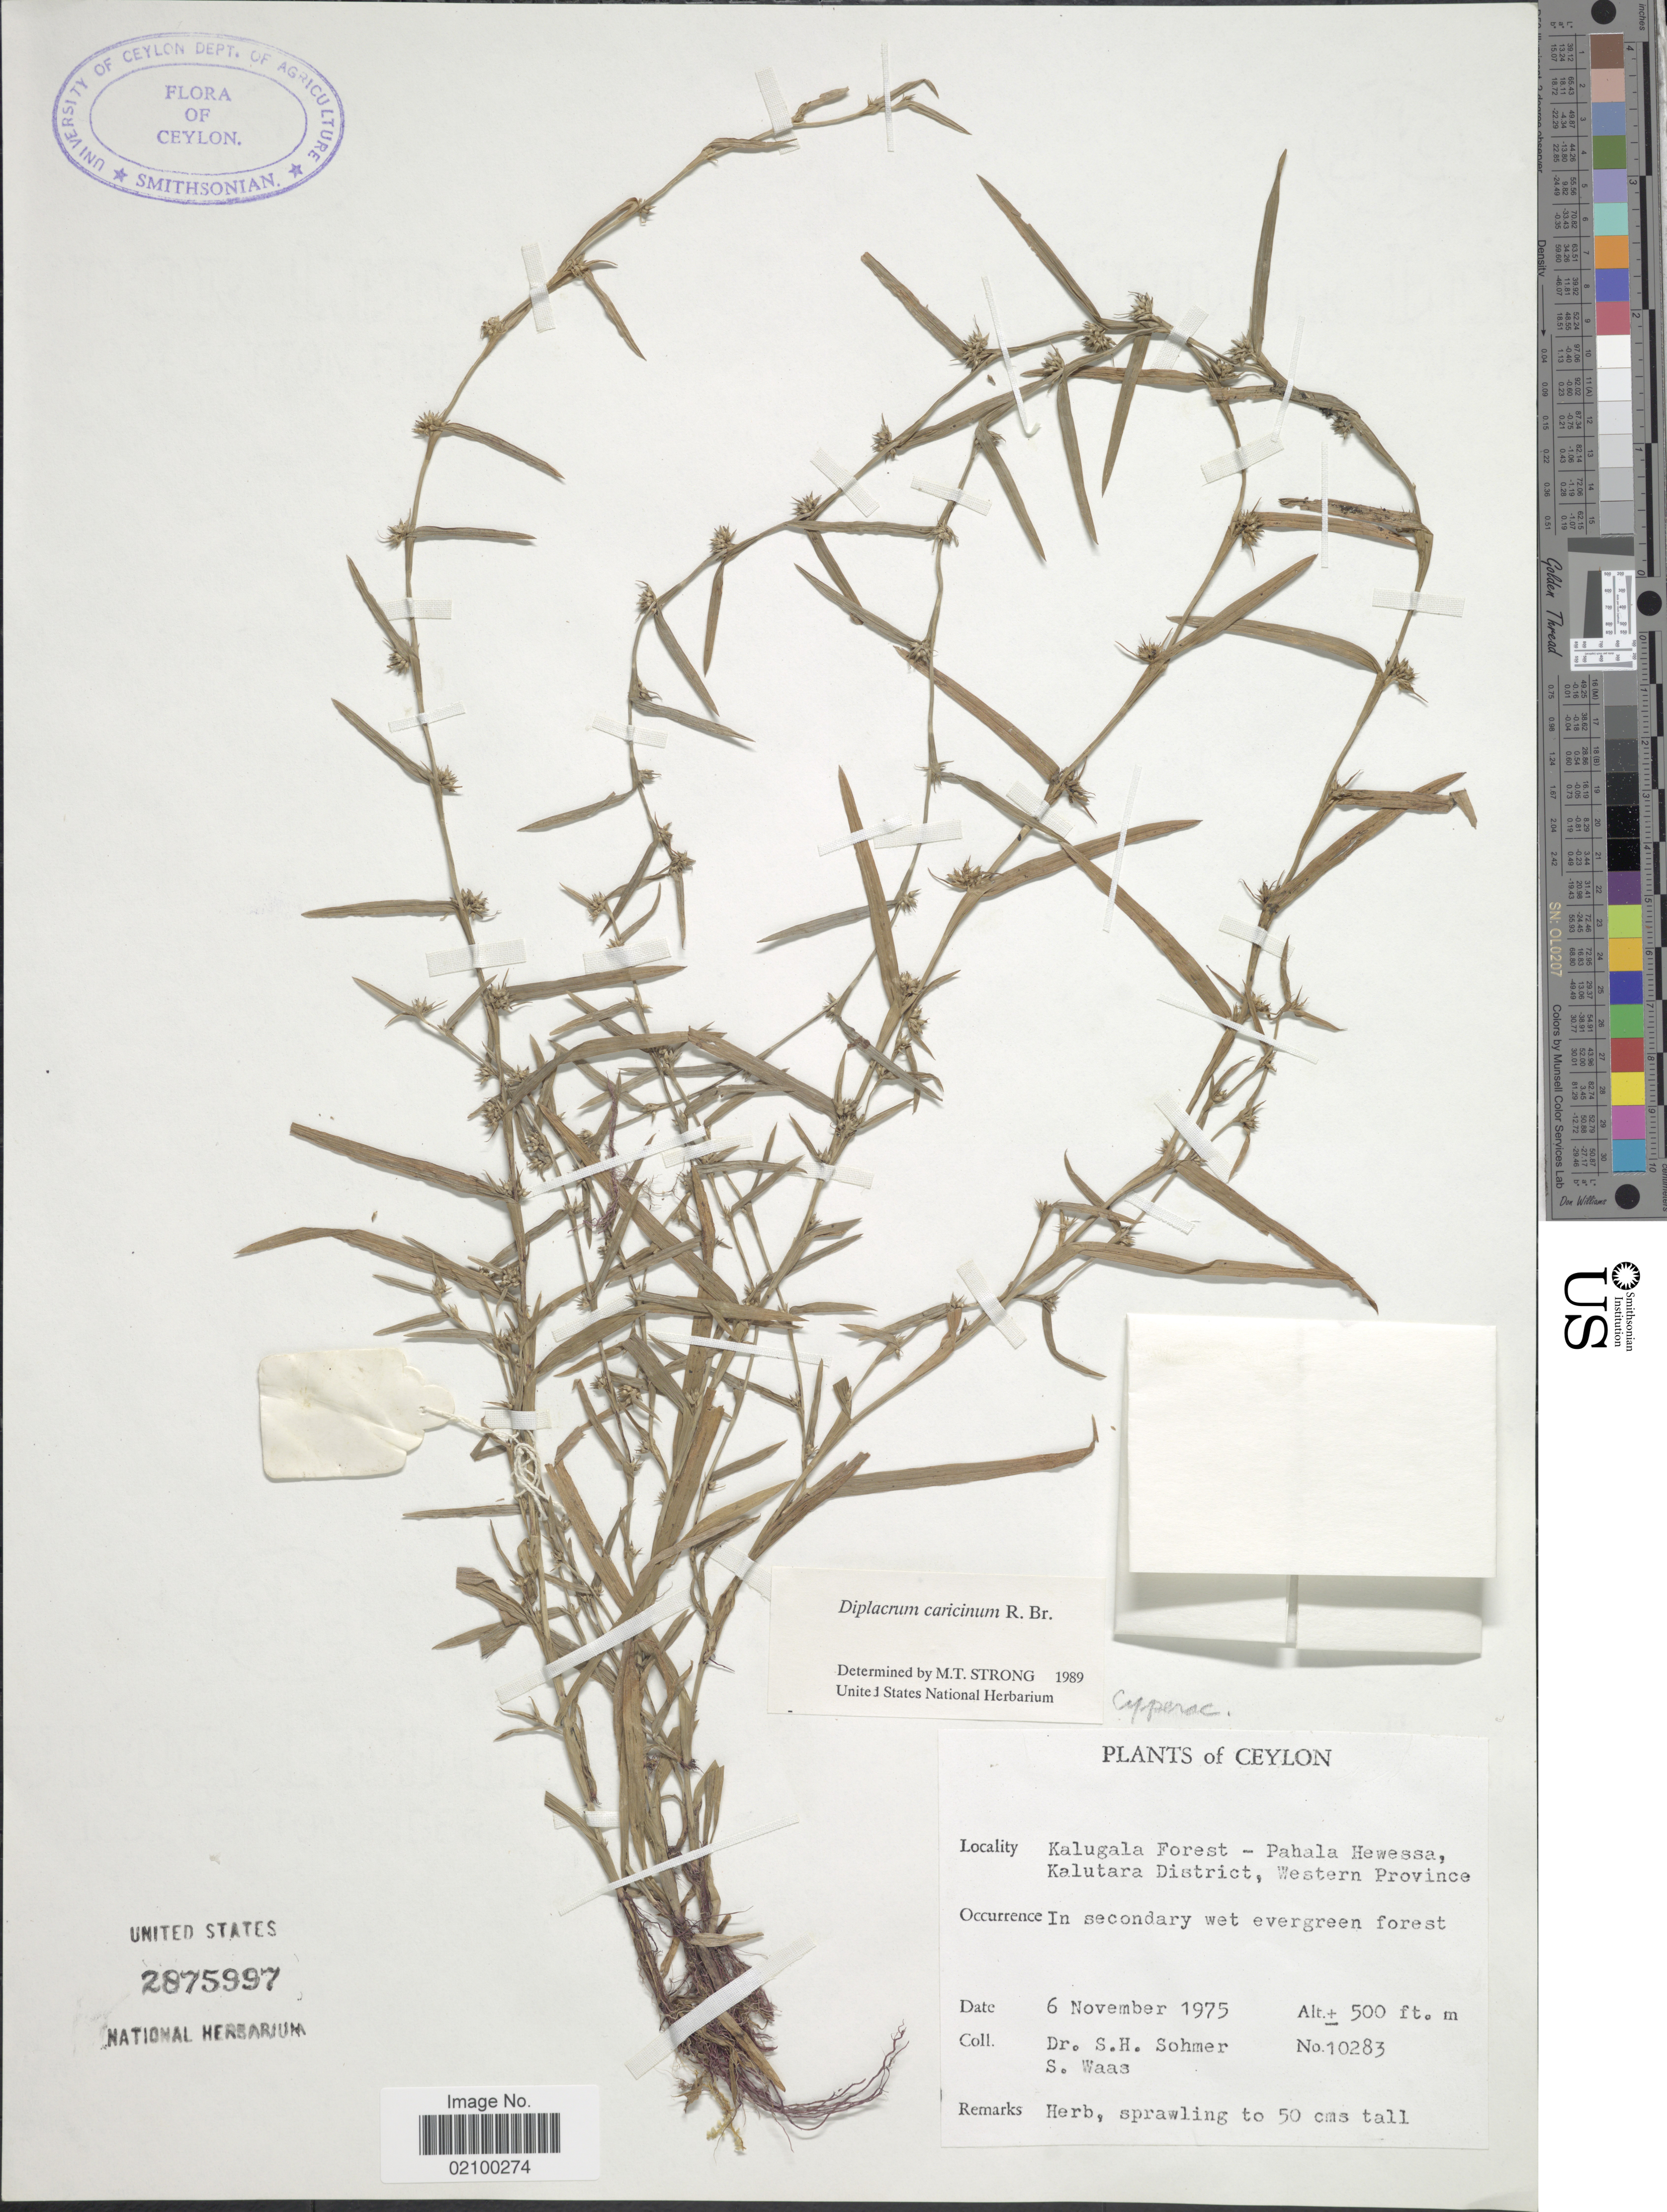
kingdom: Plantae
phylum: Tracheophyta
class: Liliopsida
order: Poales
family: Cyperaceae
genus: Diplacrum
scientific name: Diplacrum caricinum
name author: R. Br.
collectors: S. H. Sohmer & S. Waas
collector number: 10283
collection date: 1975-11-06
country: Sri Lanka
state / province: Western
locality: Ceylon. Kalugala Forest - pahala Hewessa, Kalutara District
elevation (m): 152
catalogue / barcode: US 2875997